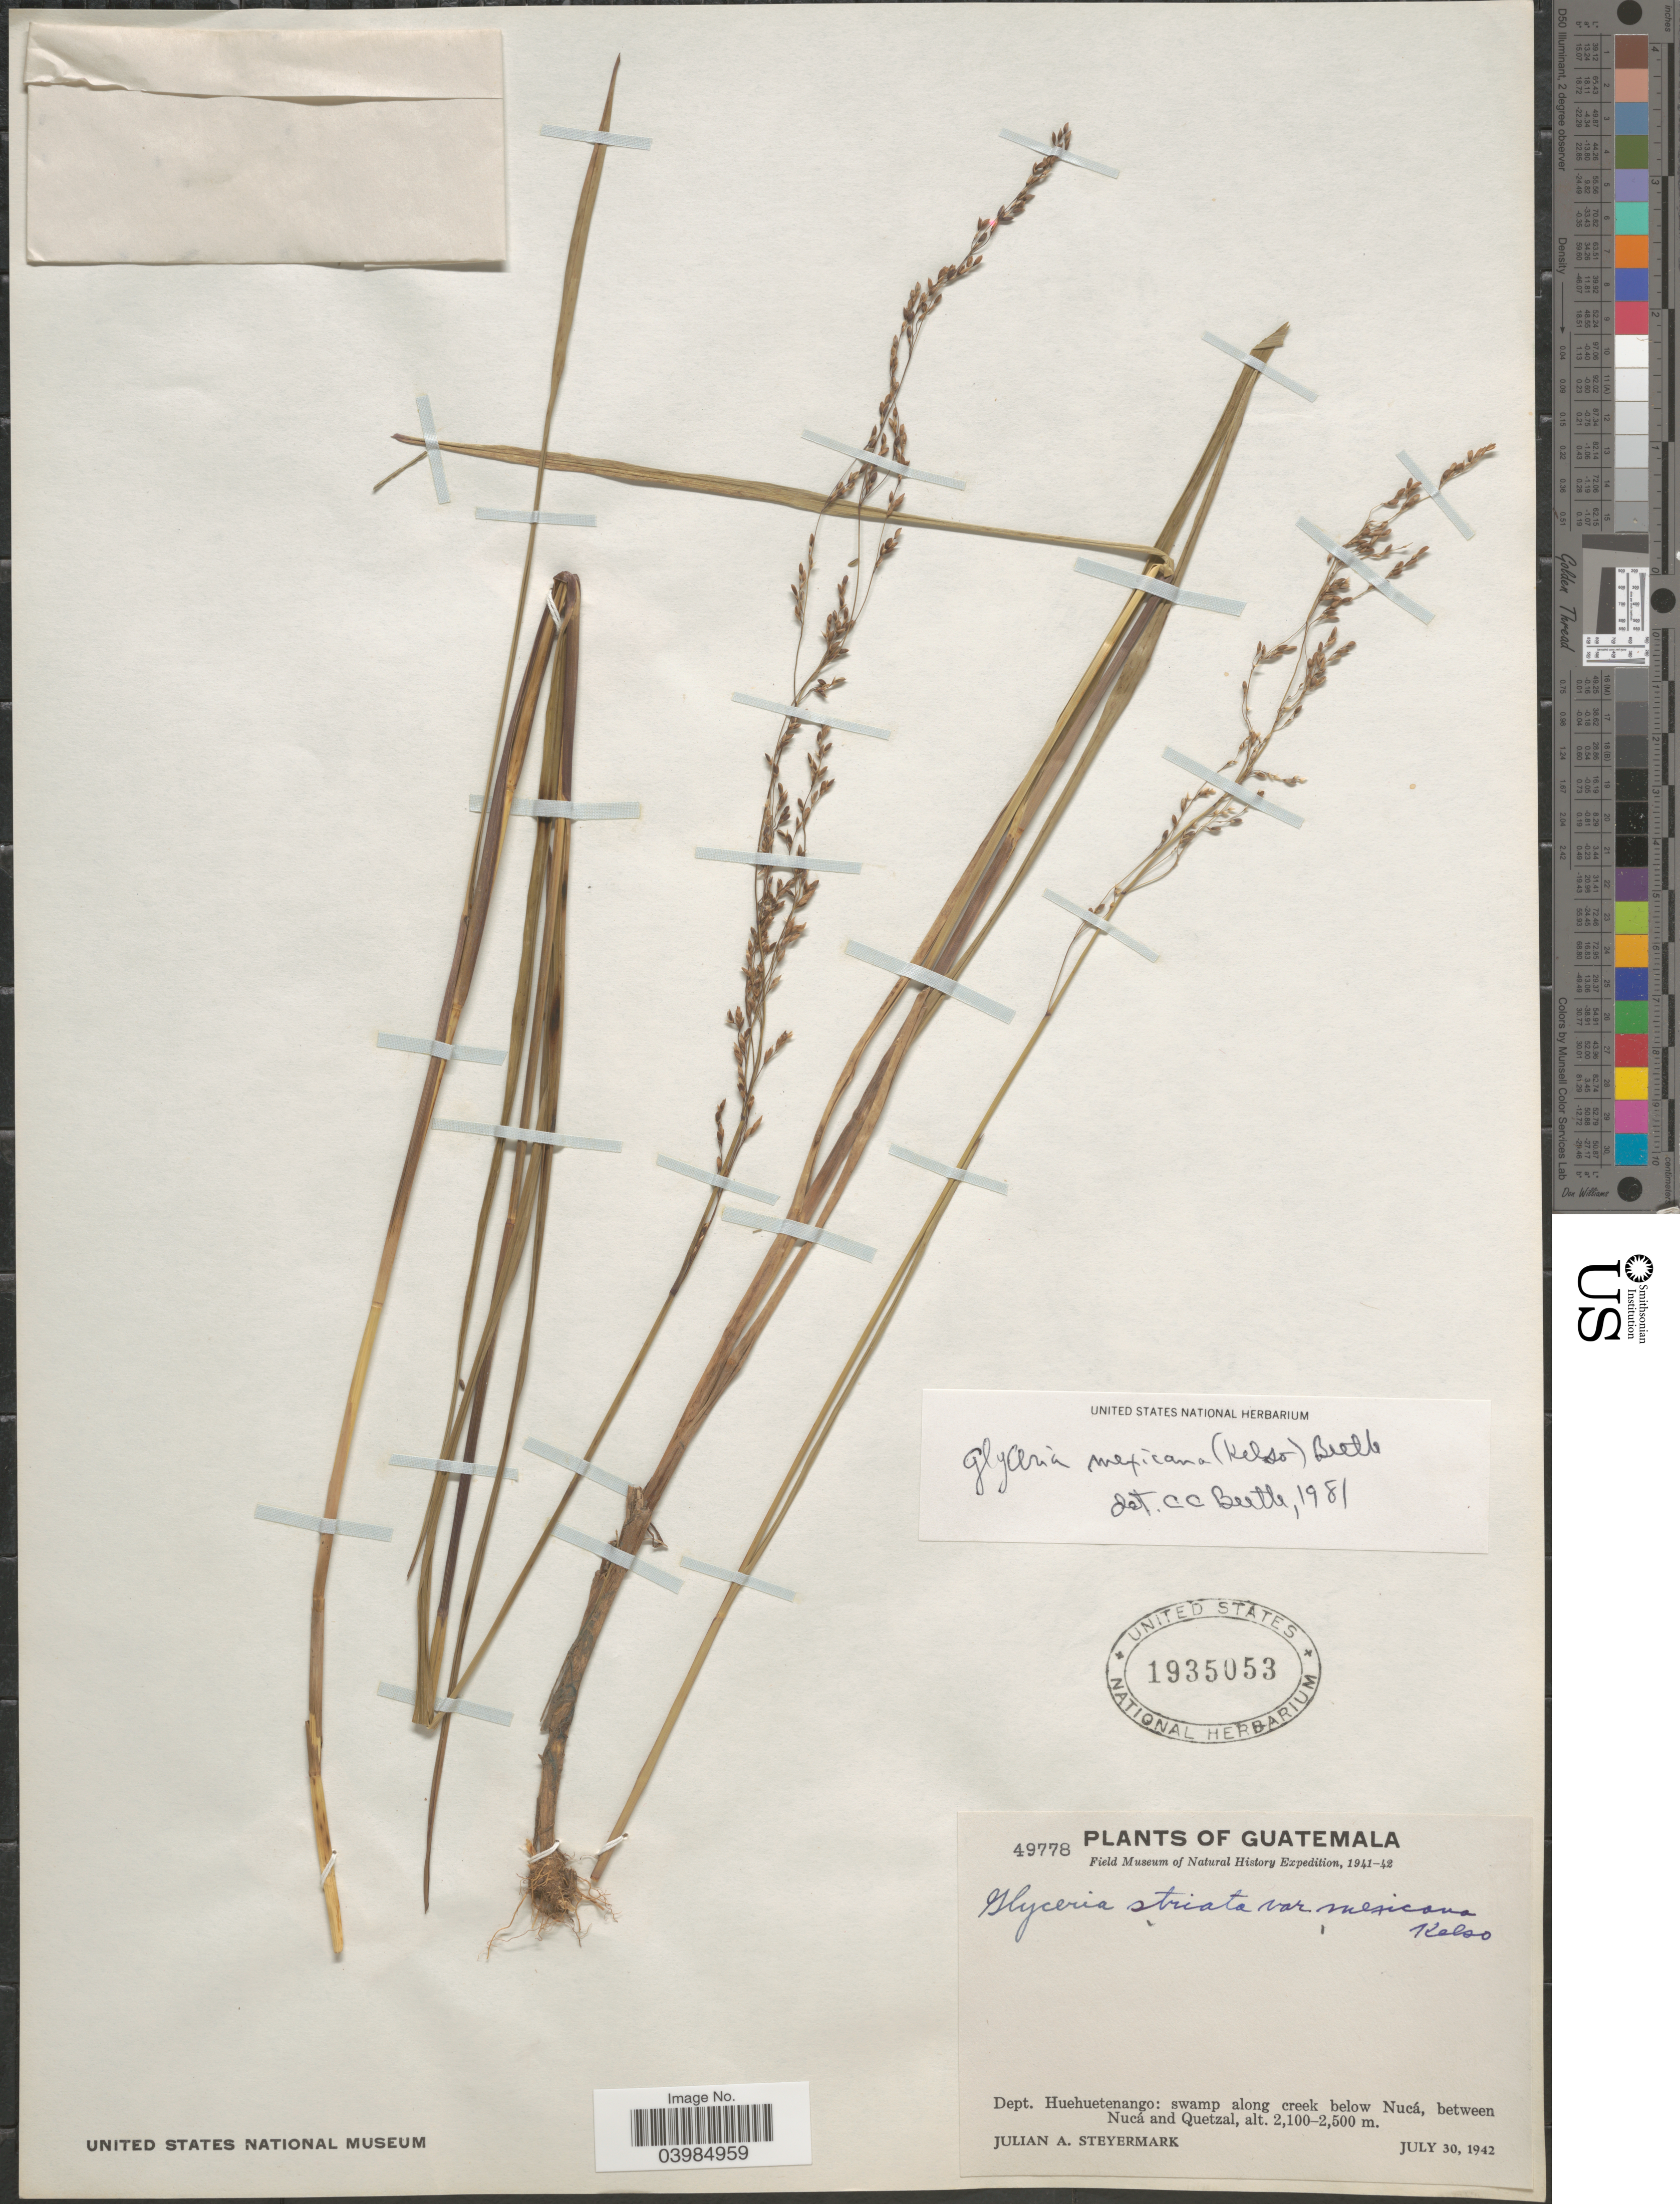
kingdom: Plantae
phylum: Tracheophyta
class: Liliopsida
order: Poales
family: Poaceae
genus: Glyceria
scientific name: Glyceria striata var. mexicana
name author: Kelso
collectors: J. Steyermark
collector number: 49778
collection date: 1942-07-30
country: Guatemala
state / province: Huehuetenango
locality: Dept. Huehuetenango: swamp along creek below Nucá, between Nucá and Quetzal.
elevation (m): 2100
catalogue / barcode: US 1935053